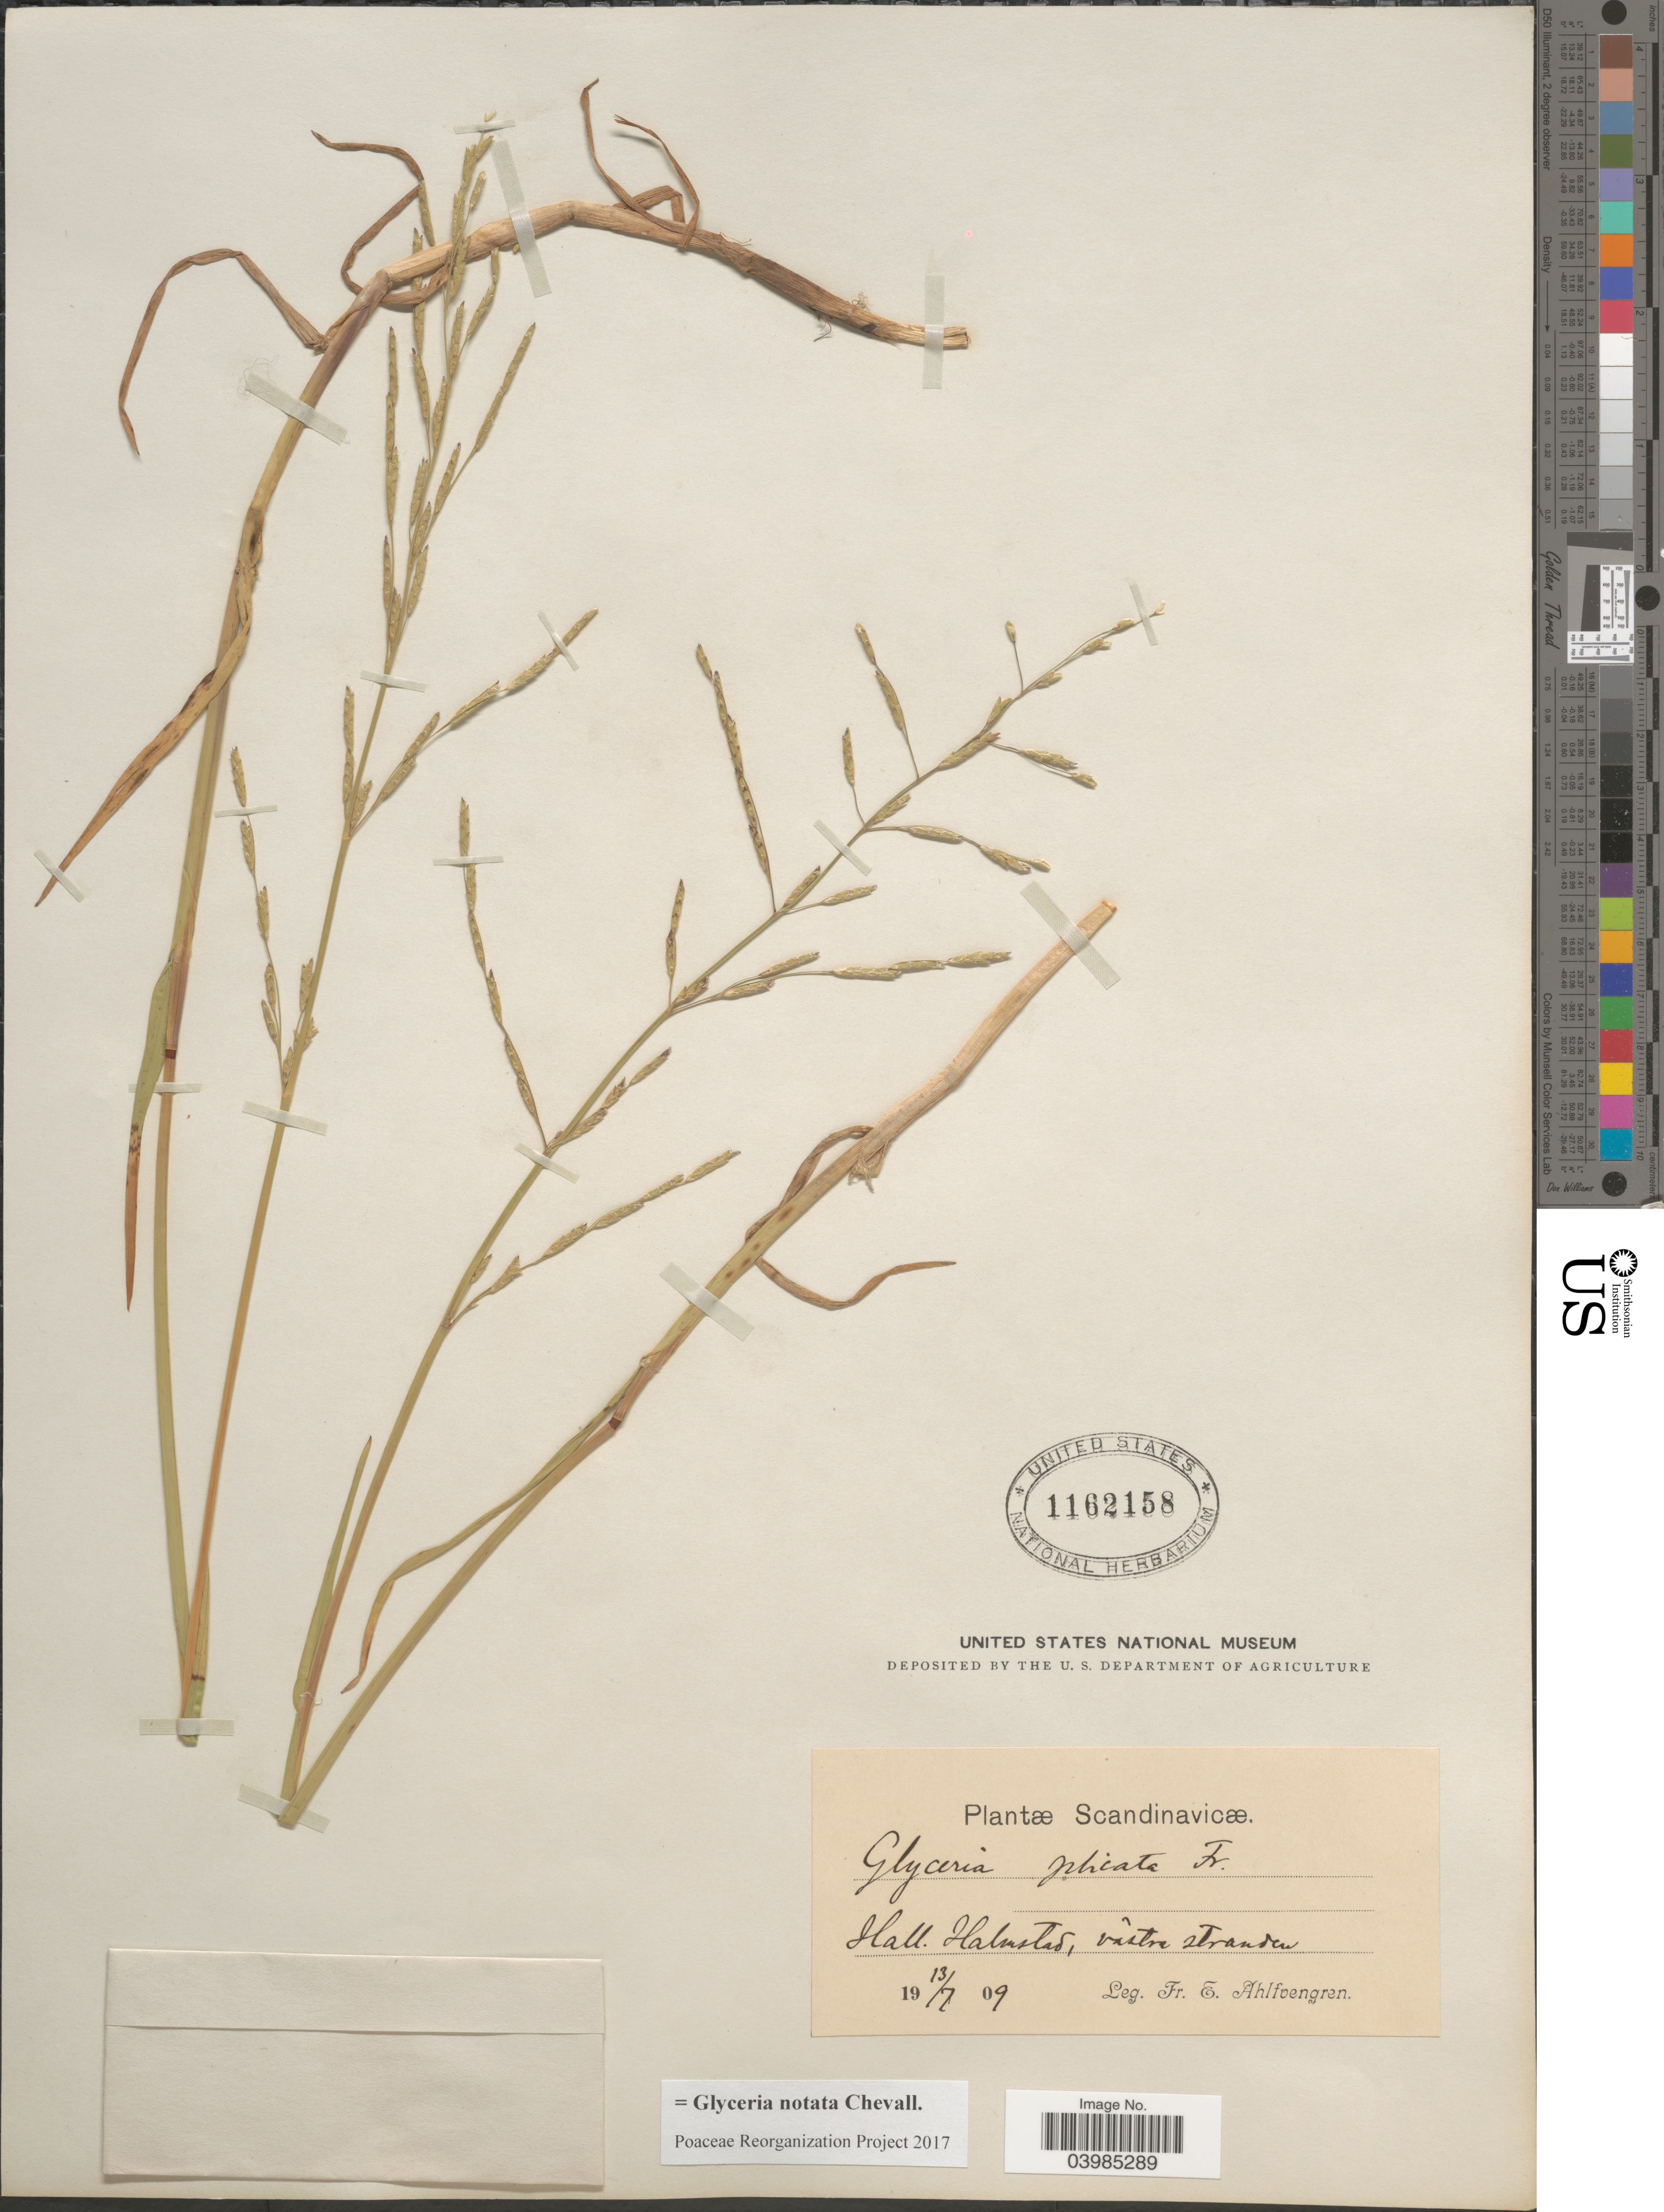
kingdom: Plantae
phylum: Tracheophyta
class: Liliopsida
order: Poales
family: Poaceae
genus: Glyceria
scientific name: Glyceria notata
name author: Chevall.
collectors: E. Ahlfvengren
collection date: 1909-07-13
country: Sweden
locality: Scandinavicæ. Hall. Halmstad, vâstra stranden.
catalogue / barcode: US 1162158